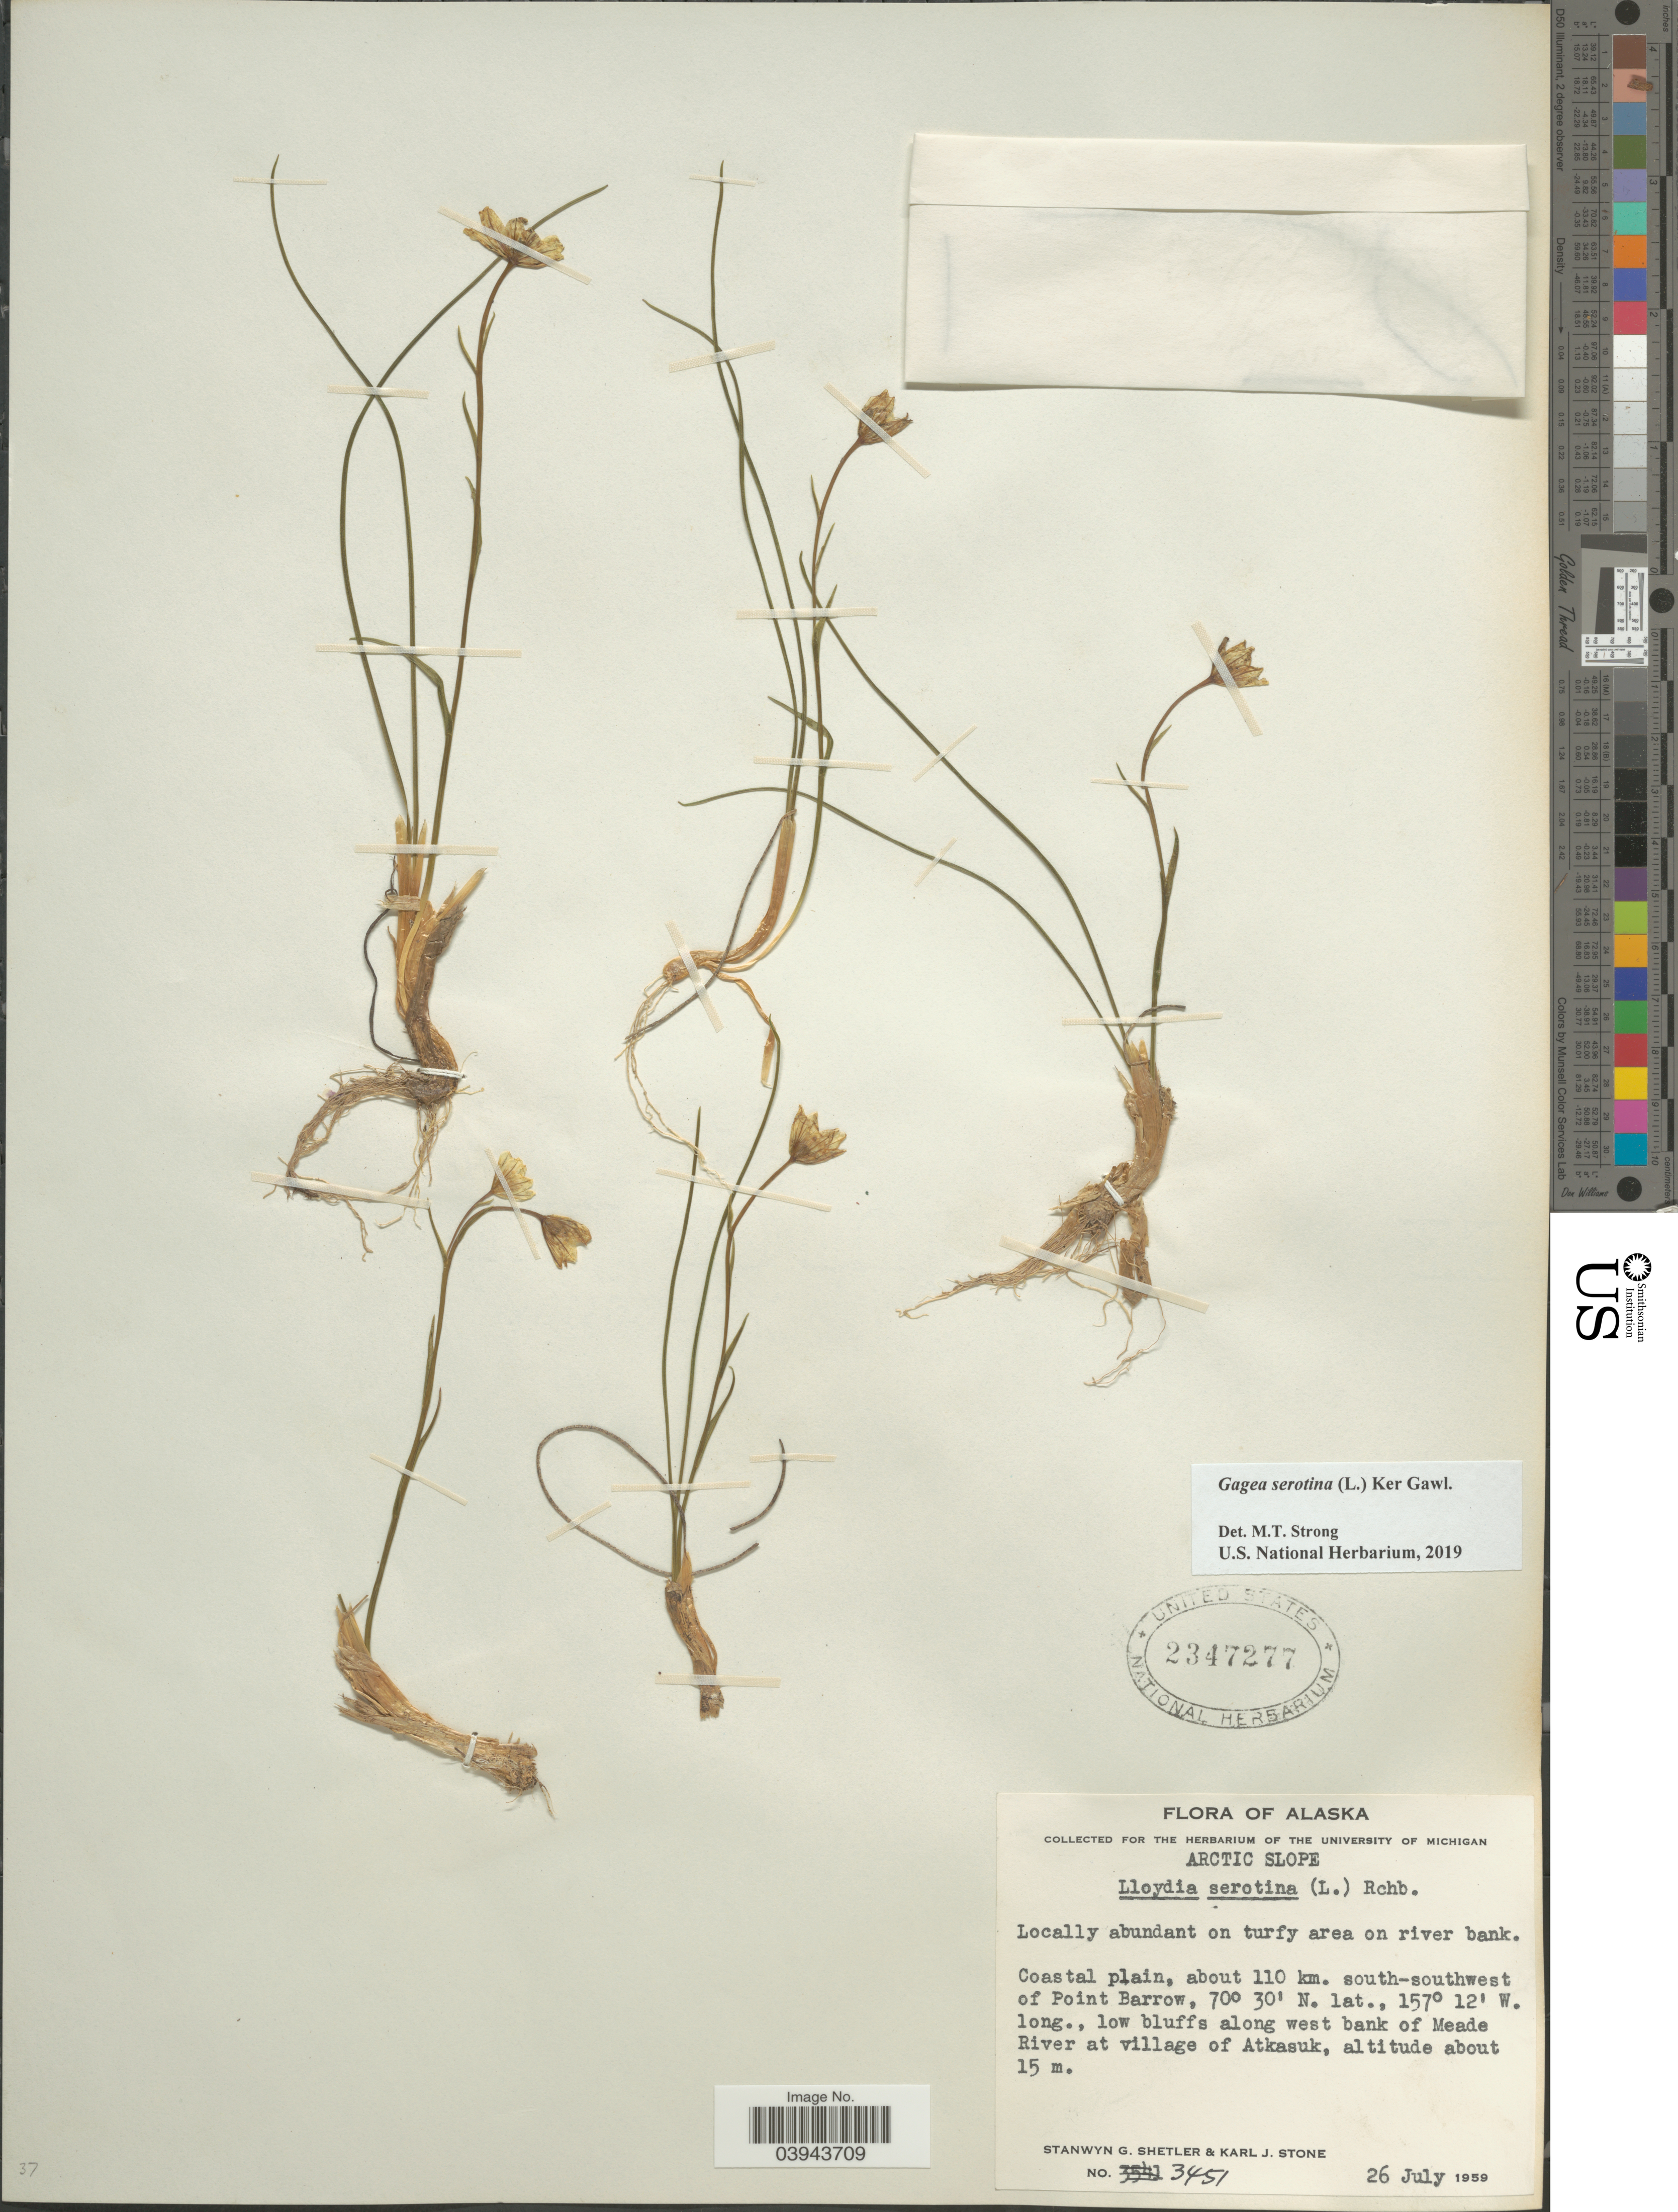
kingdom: Plantae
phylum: Tracheophyta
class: Liliopsida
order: Liliales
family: Liliaceae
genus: Lloydia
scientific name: Lloydia serotina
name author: (L.) Salisb. ex Rchb.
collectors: S. Shetler & K. J. Stone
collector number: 3451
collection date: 1959-07-26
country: United States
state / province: Alaska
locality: Arctic Slope. Coastal plain, about 110 km. south-southwest of Point Barrow. Low bluffs along west bank of Meade River at village of Atkasuk.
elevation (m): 15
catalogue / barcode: US 2347277